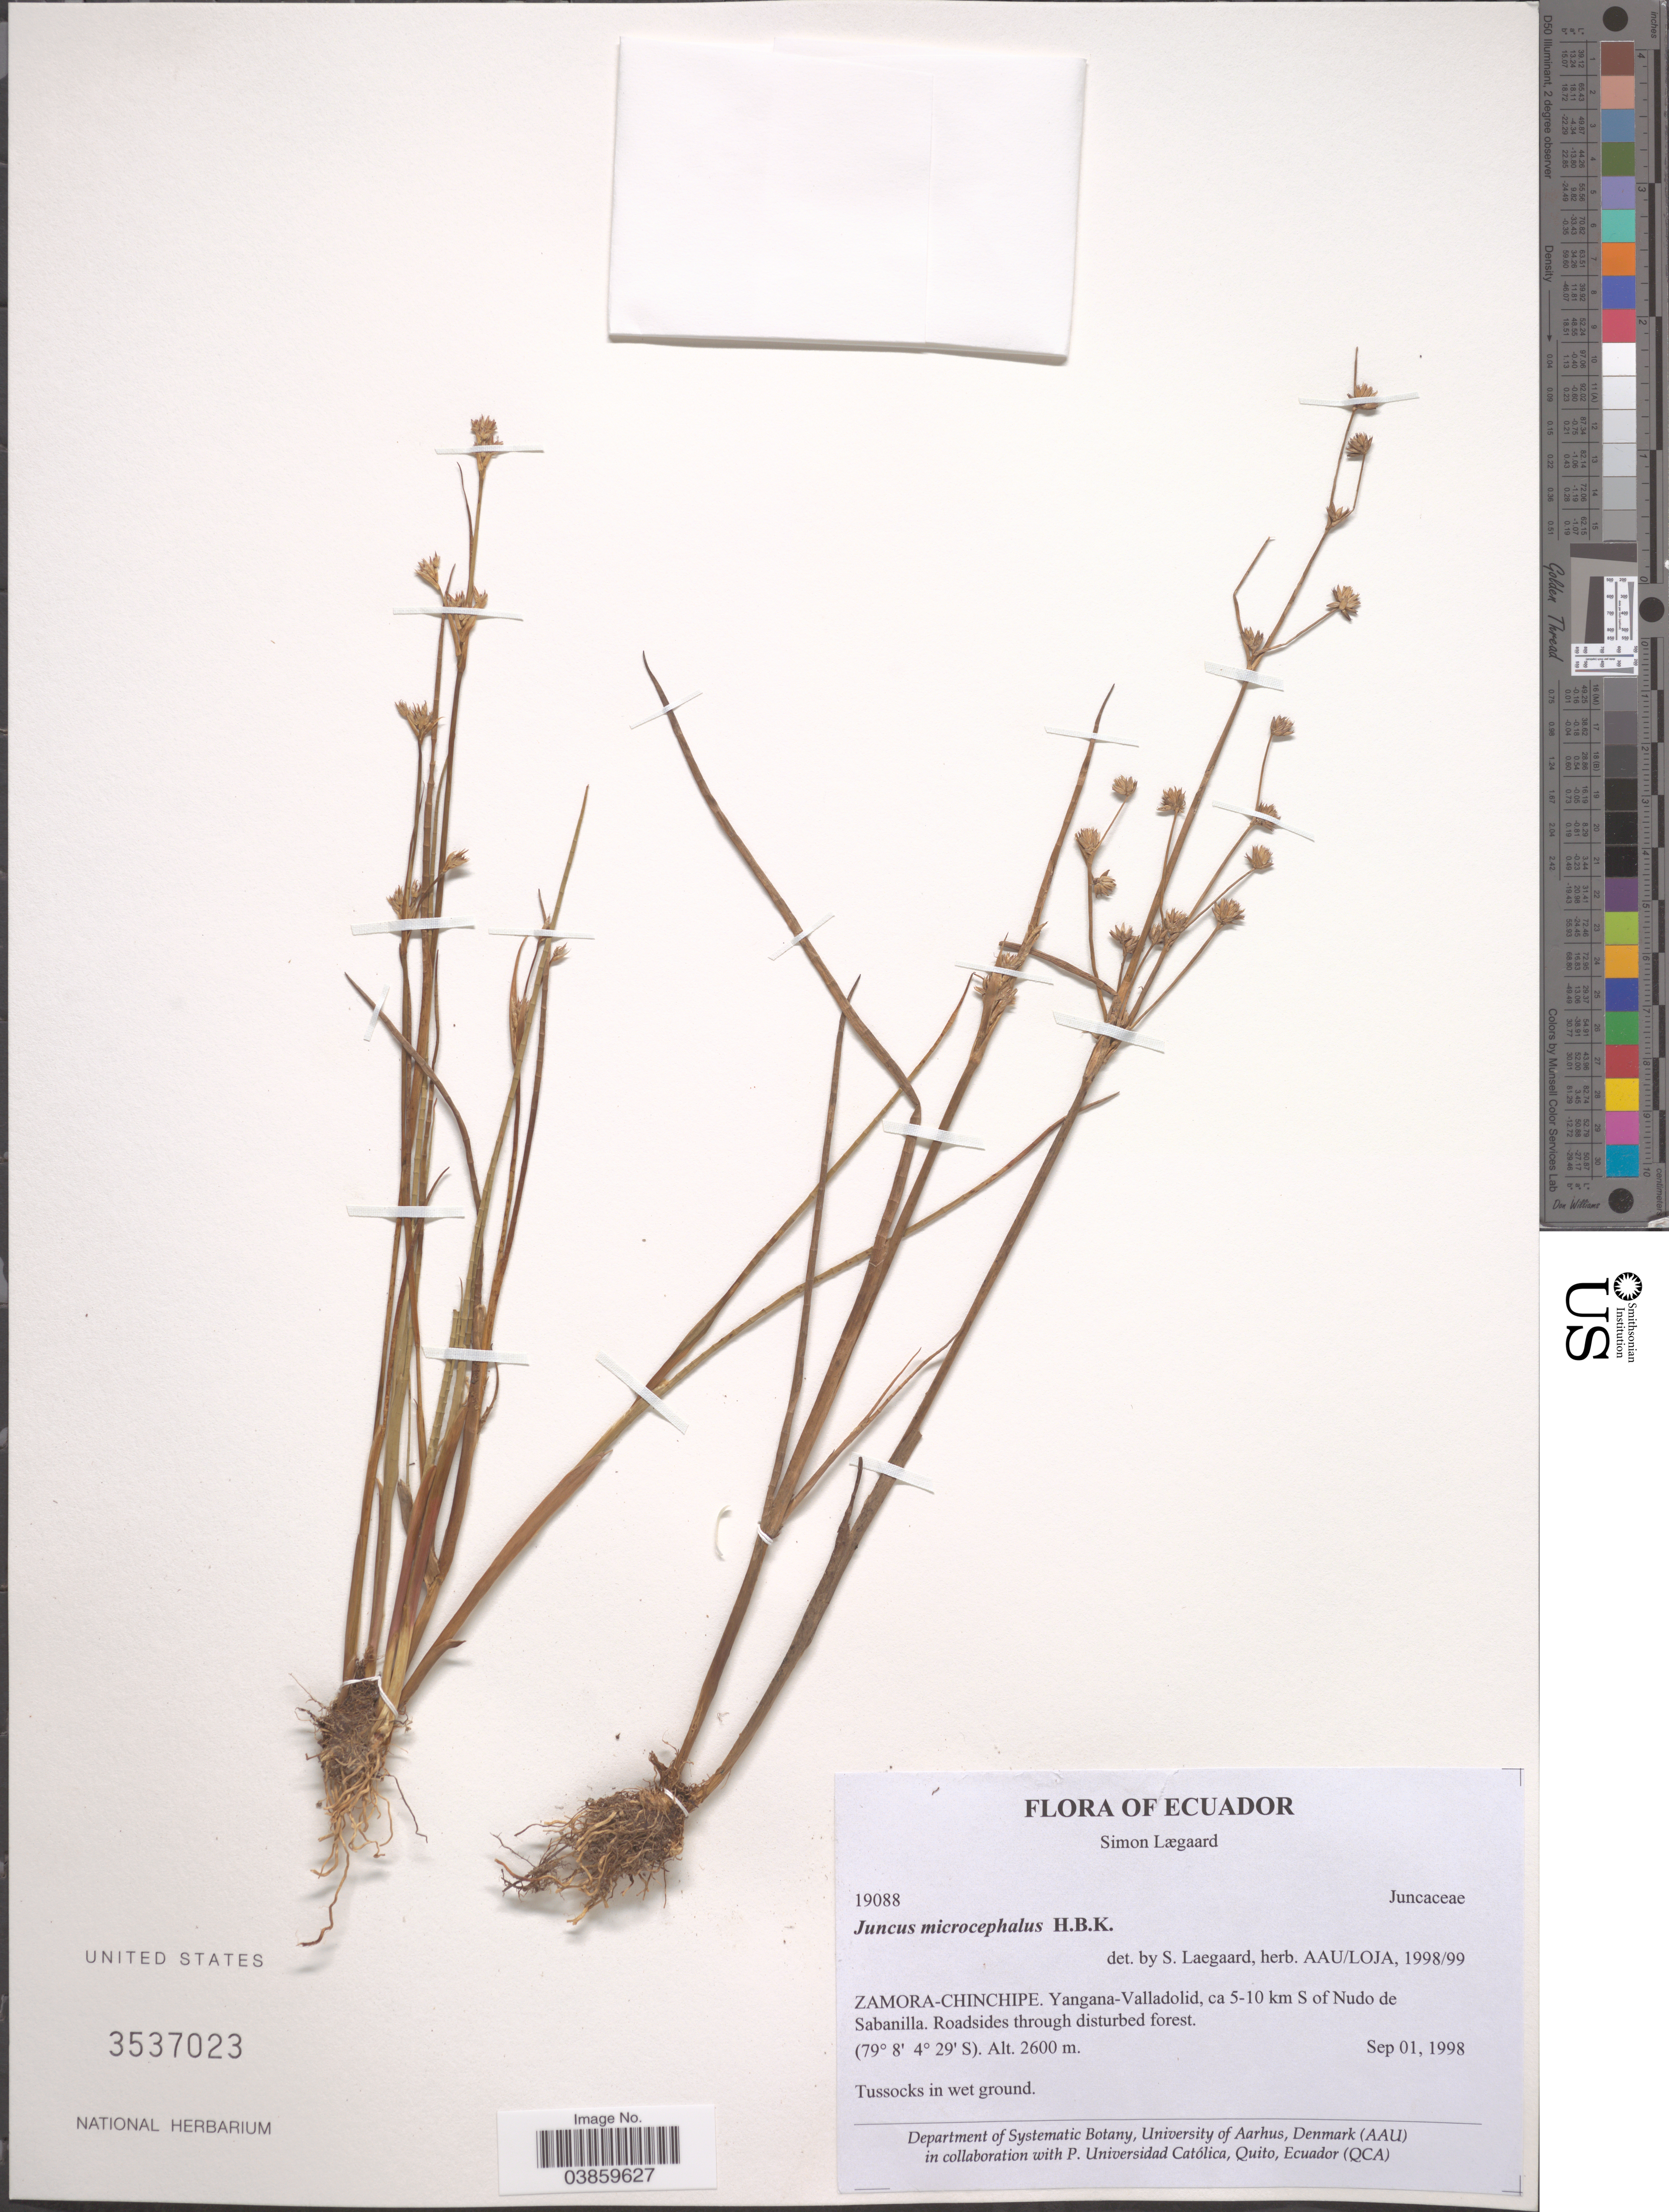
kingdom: Plantae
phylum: Tracheophyta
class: Liliopsida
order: Poales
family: Juncaceae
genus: Juncus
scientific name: Juncus microcephalus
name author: Kunth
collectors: S. Lægaard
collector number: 19088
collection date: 1998-09-01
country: Ecuador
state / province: Zamora-Chinchipe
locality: Yangana-Valladolid, ca 5-10 km S of Nudo de Sabanilla.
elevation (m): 2600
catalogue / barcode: US 3537023